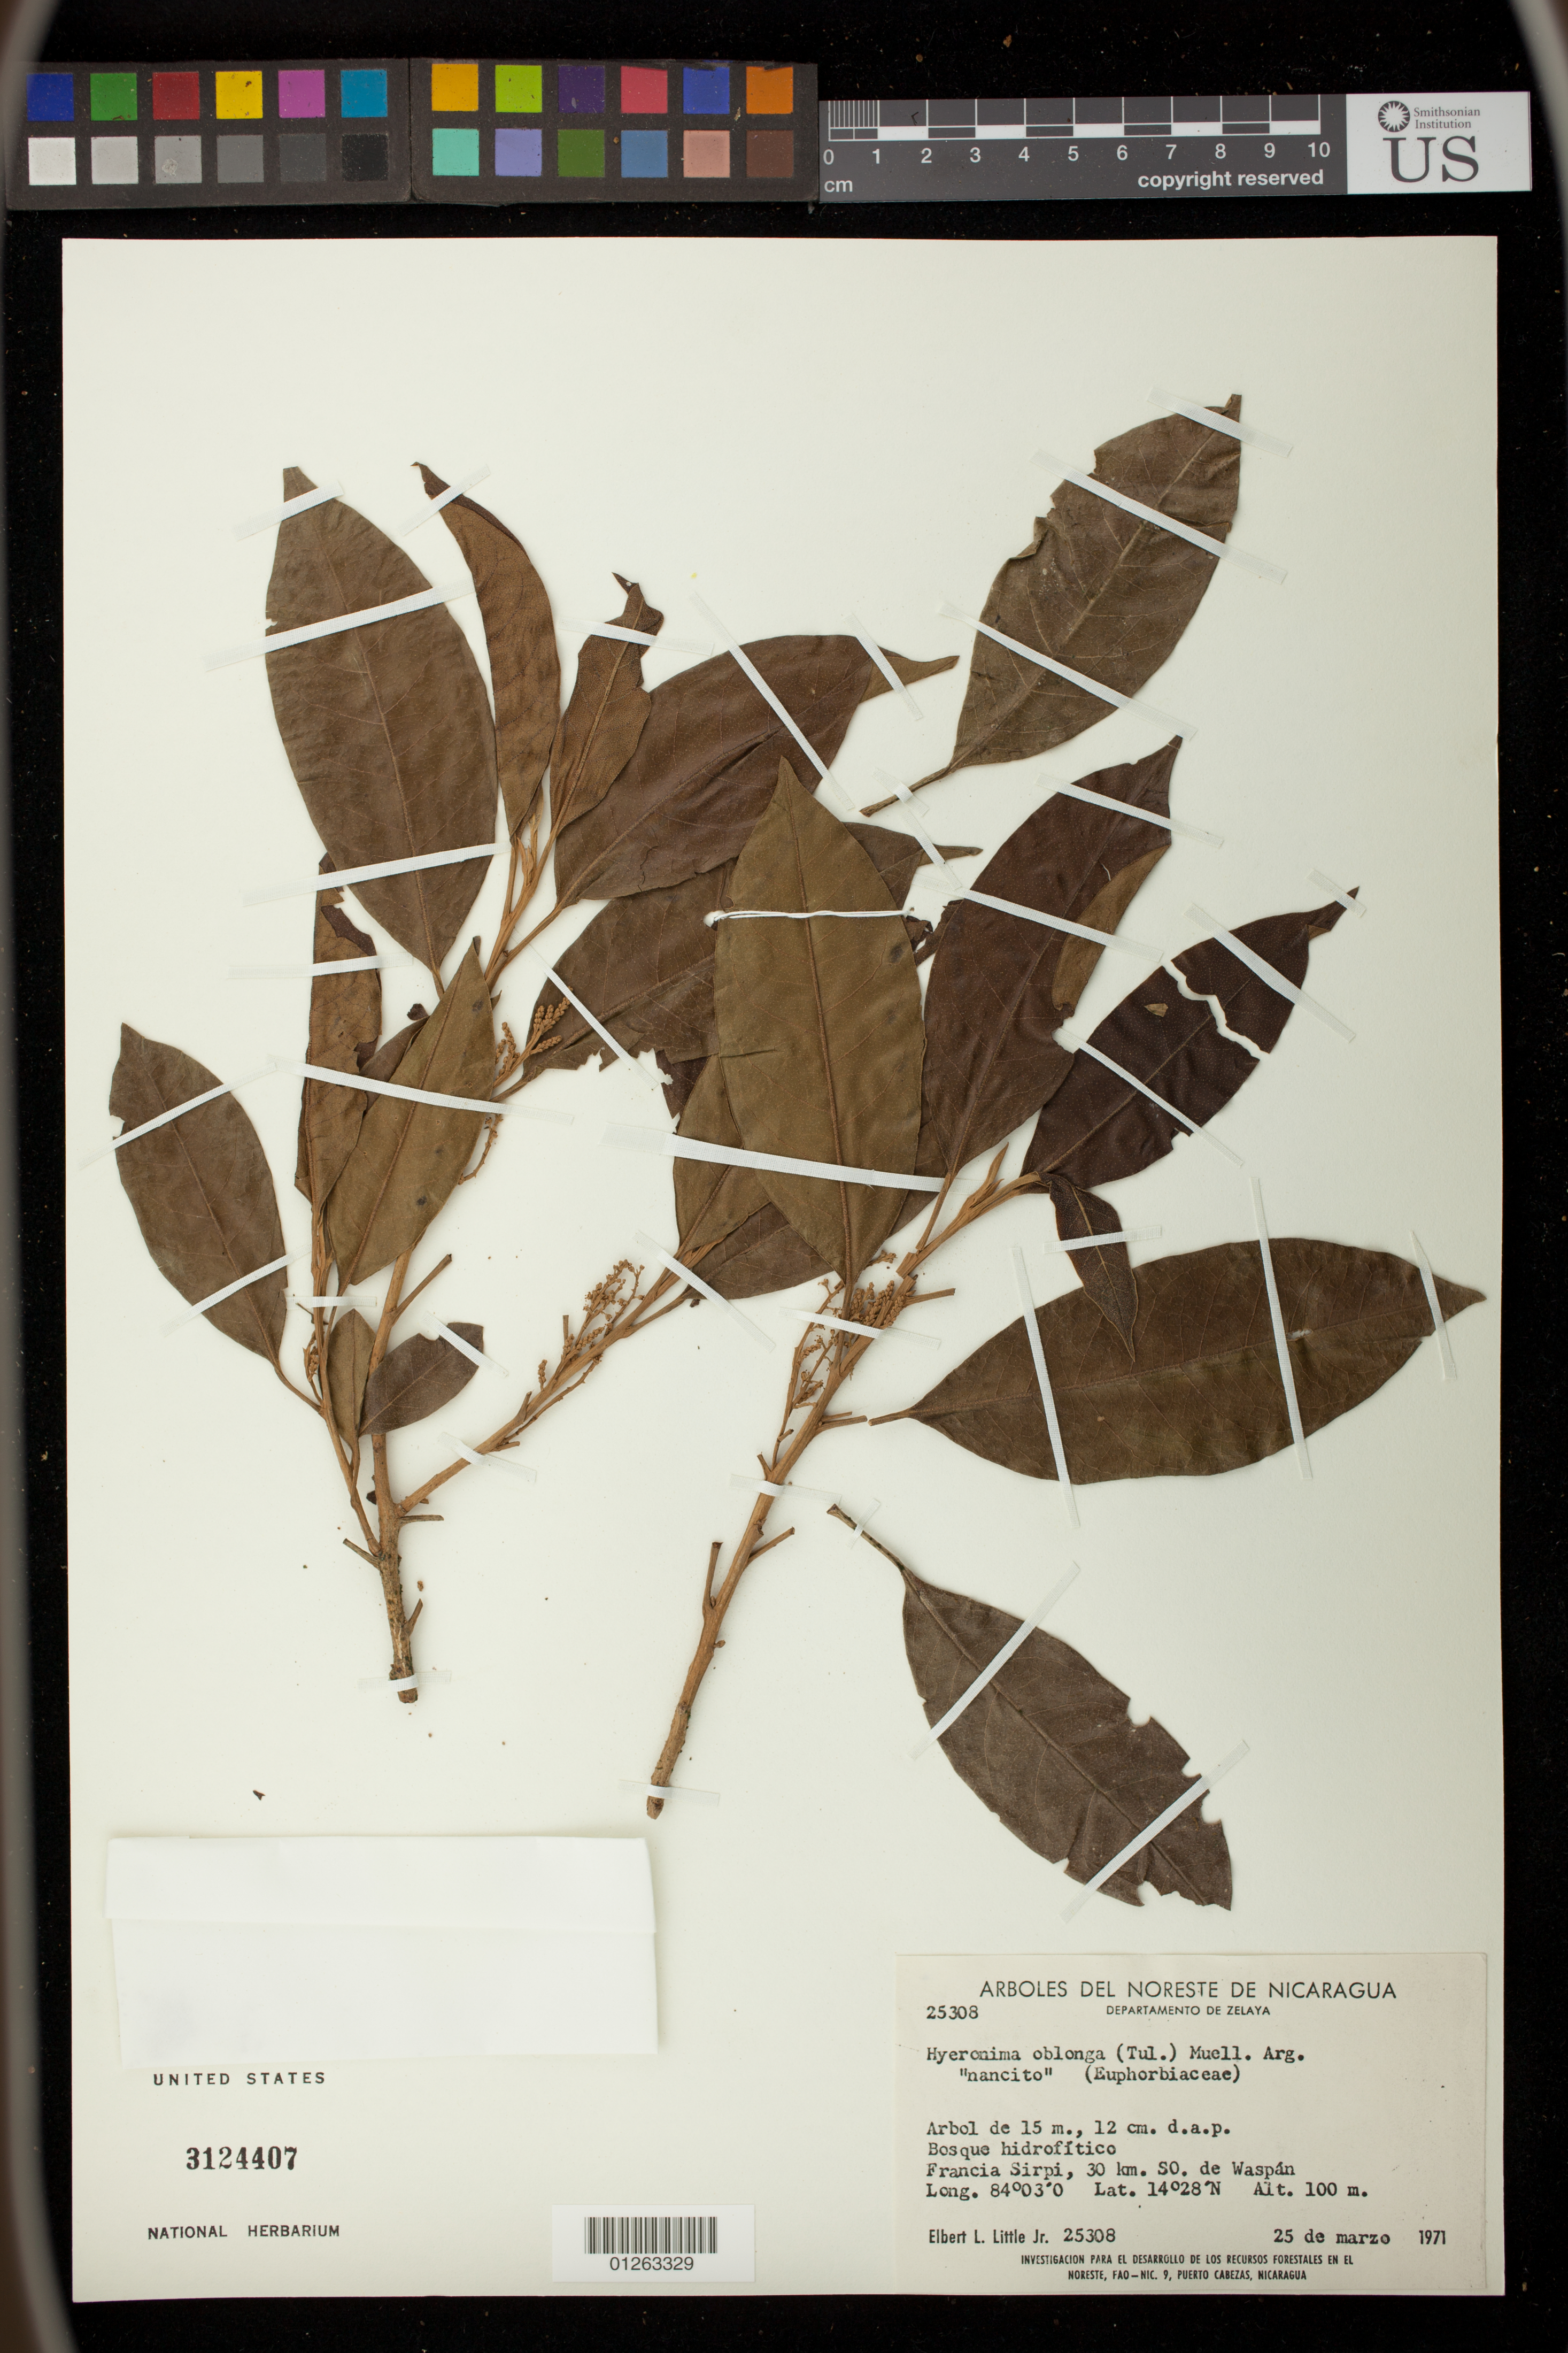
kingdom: Plantae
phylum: Tracheophyta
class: Magnoliopsida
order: Malpighiales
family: Phyllanthaceae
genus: Hieronyma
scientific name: Hieronyma oblonga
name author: (Tul.) Müll. Arg.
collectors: E. L. Little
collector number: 25308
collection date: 1971-03-25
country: Nicaragua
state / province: Atlántico Norte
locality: Departamento de Zelaya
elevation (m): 103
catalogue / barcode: US 3124407